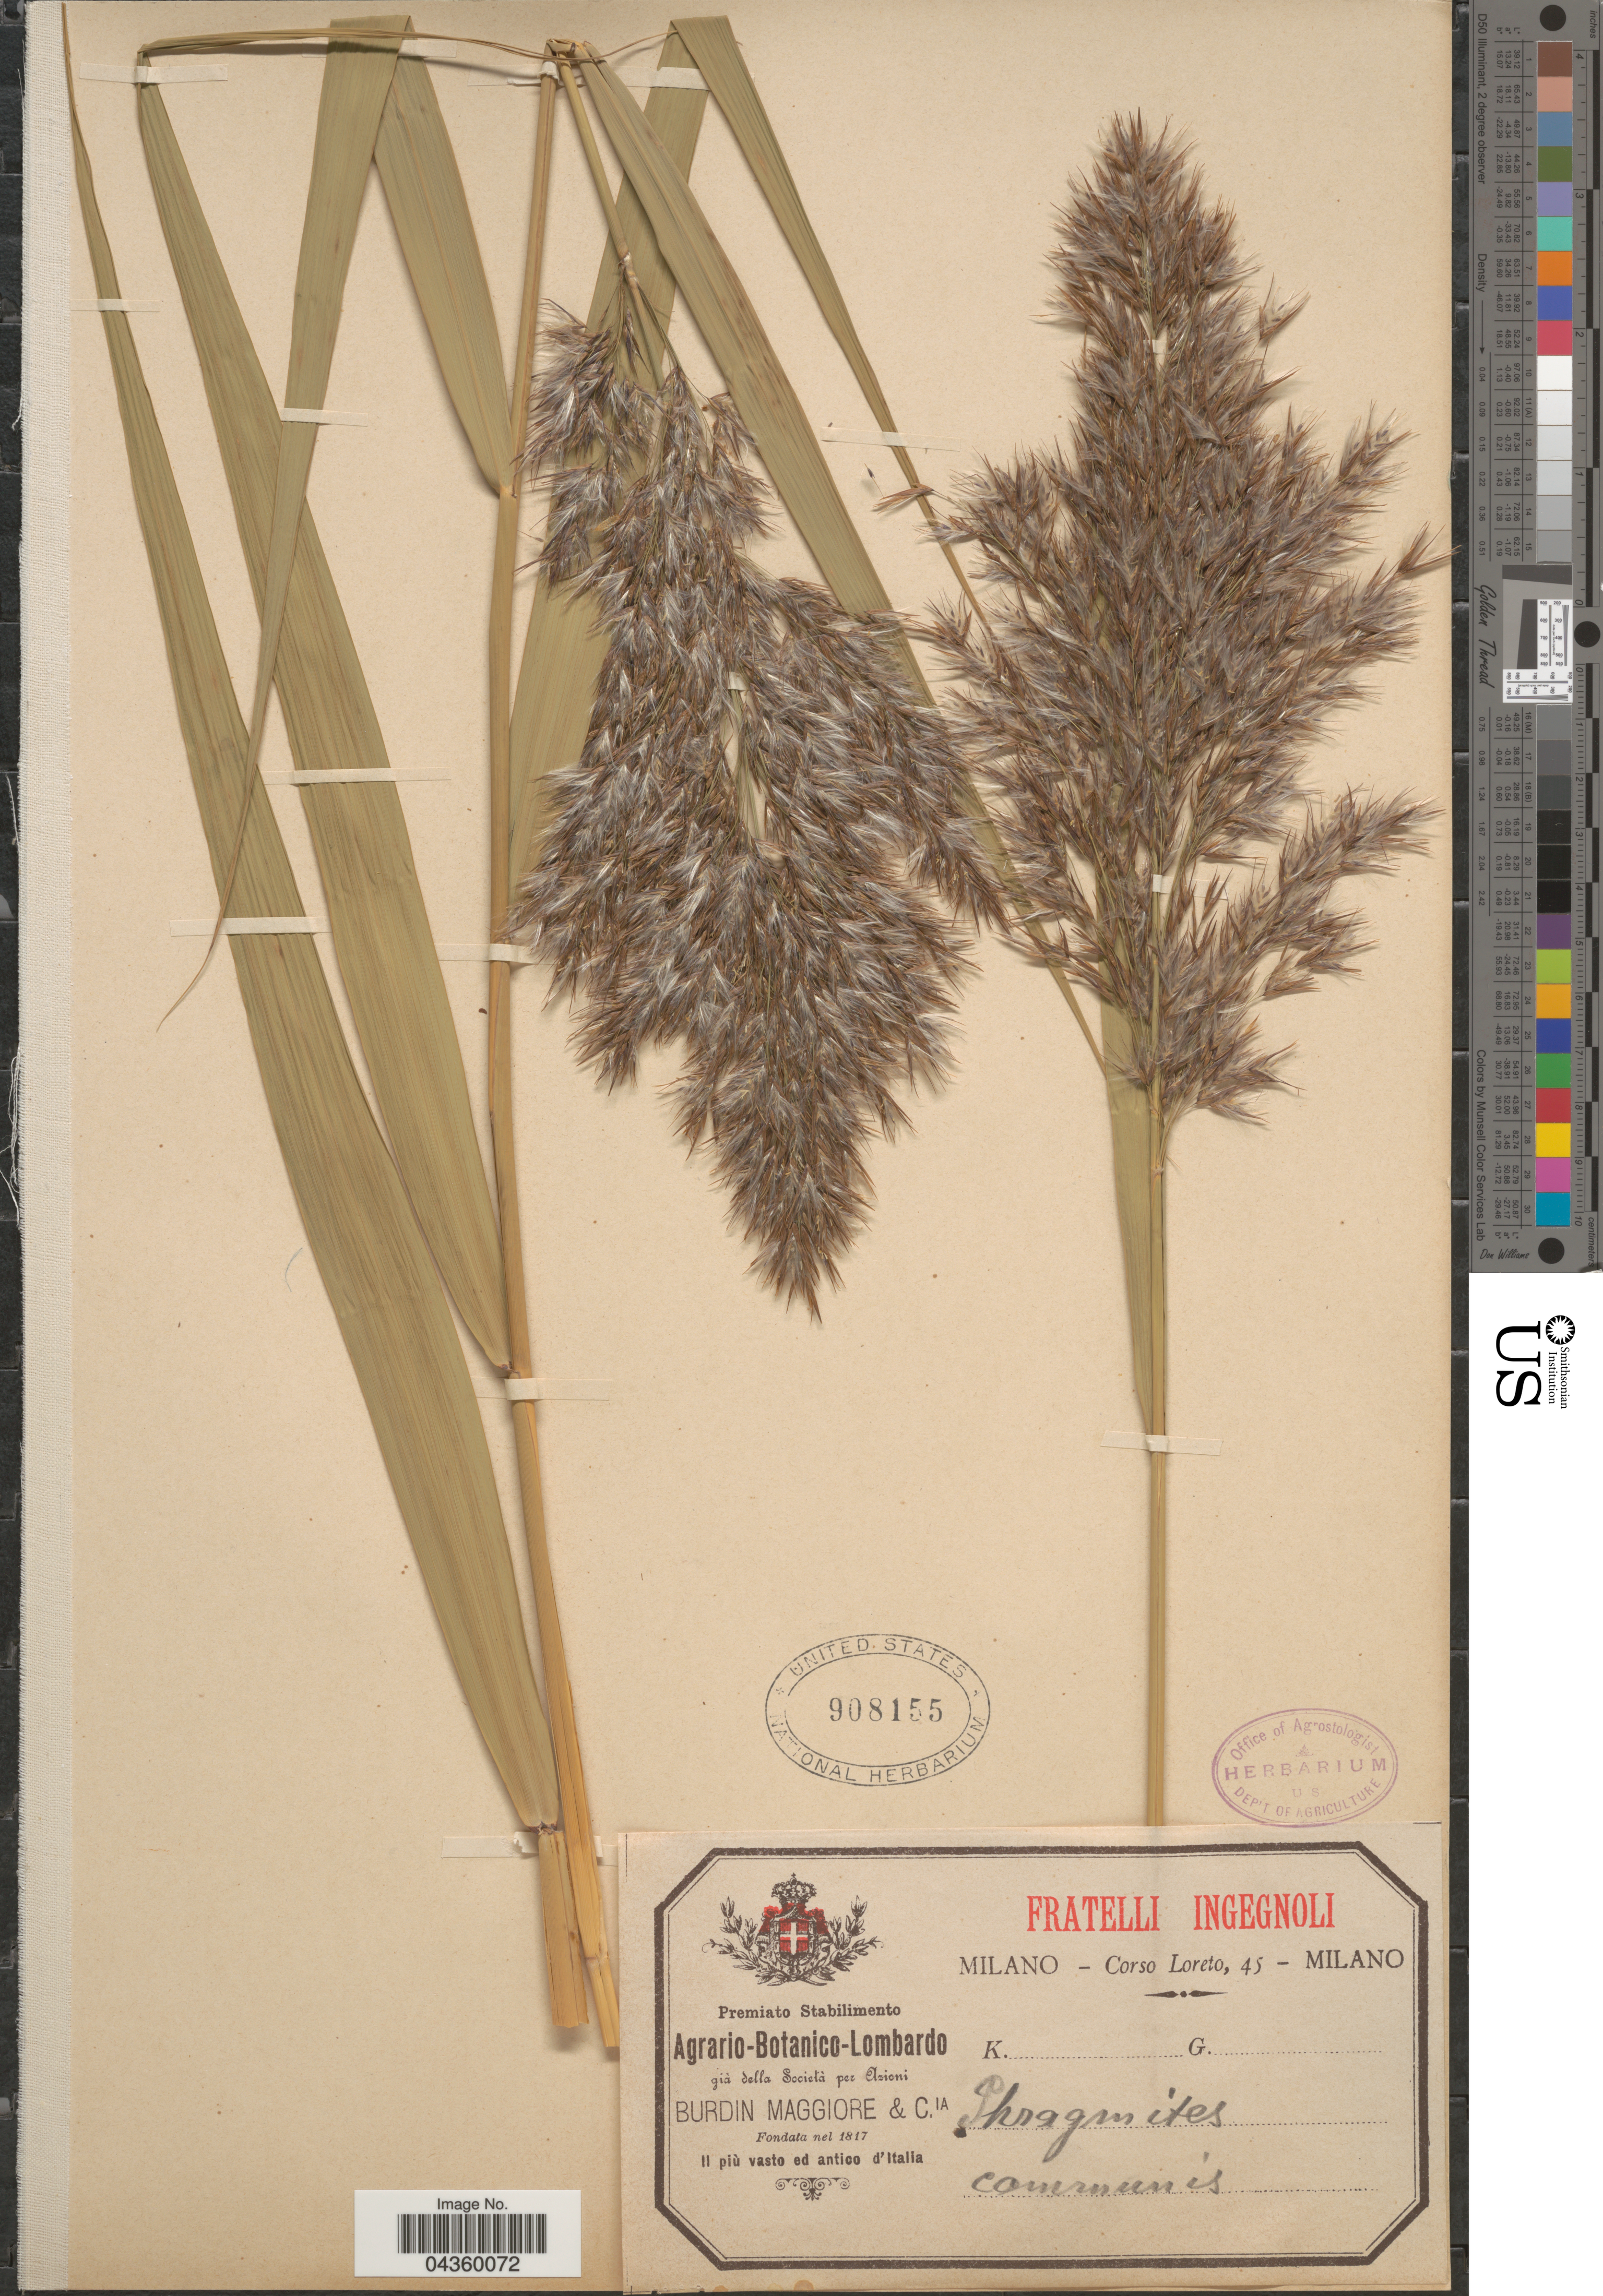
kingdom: Plantae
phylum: Tracheophyta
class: Liliopsida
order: Poales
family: Poaceae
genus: Phragmites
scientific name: Phragmites australis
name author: (Cav.) Trin. ex Steud.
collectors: Loreto, C.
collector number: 45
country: Italy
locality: Ii più vasto ed antico d'Italia.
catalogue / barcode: US 908155